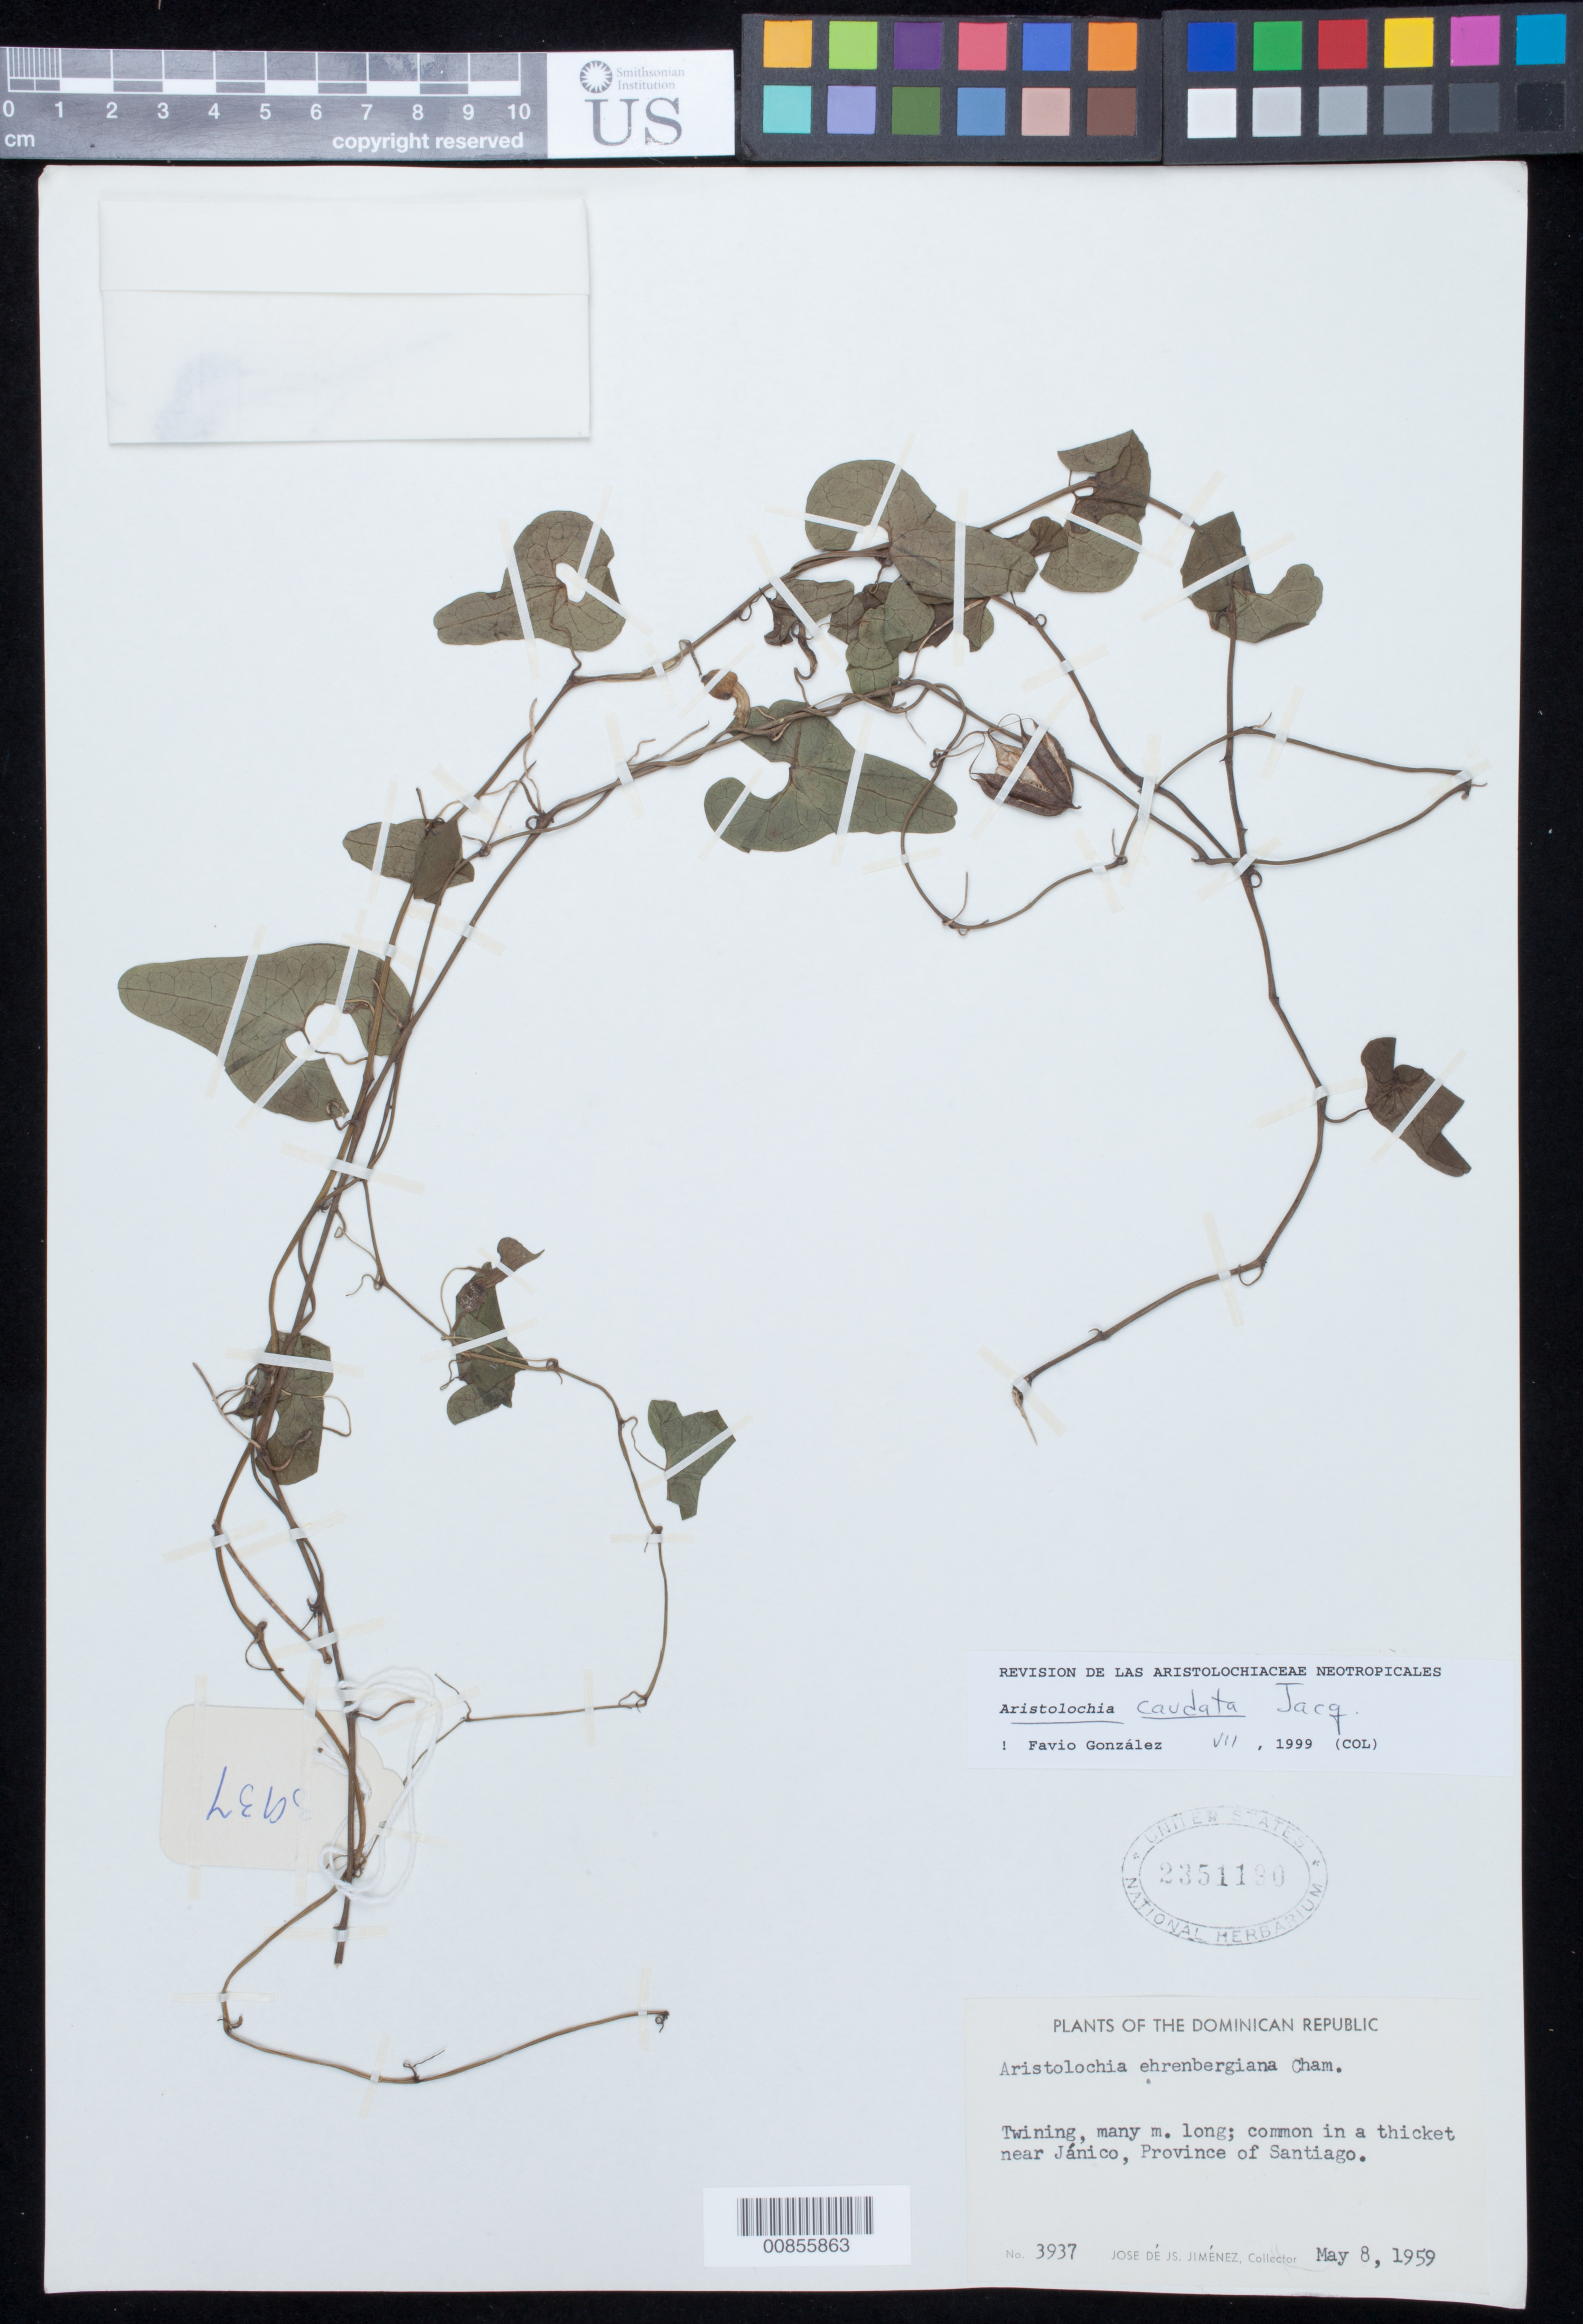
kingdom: Plantae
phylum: Tracheophyta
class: Magnoliopsida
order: Piperales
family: Aristolochiaceae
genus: Aristolochia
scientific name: Aristolochia caudata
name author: Jacq.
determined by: González, F., (COL), Universidad Nacional de Colombia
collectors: J. J. Jiménez Almonte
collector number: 3937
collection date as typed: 08 May 1959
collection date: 1959-05-08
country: Dominican Republic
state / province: Santiago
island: Hispaniola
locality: Near Jánico.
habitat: In thicket.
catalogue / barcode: US 2351190